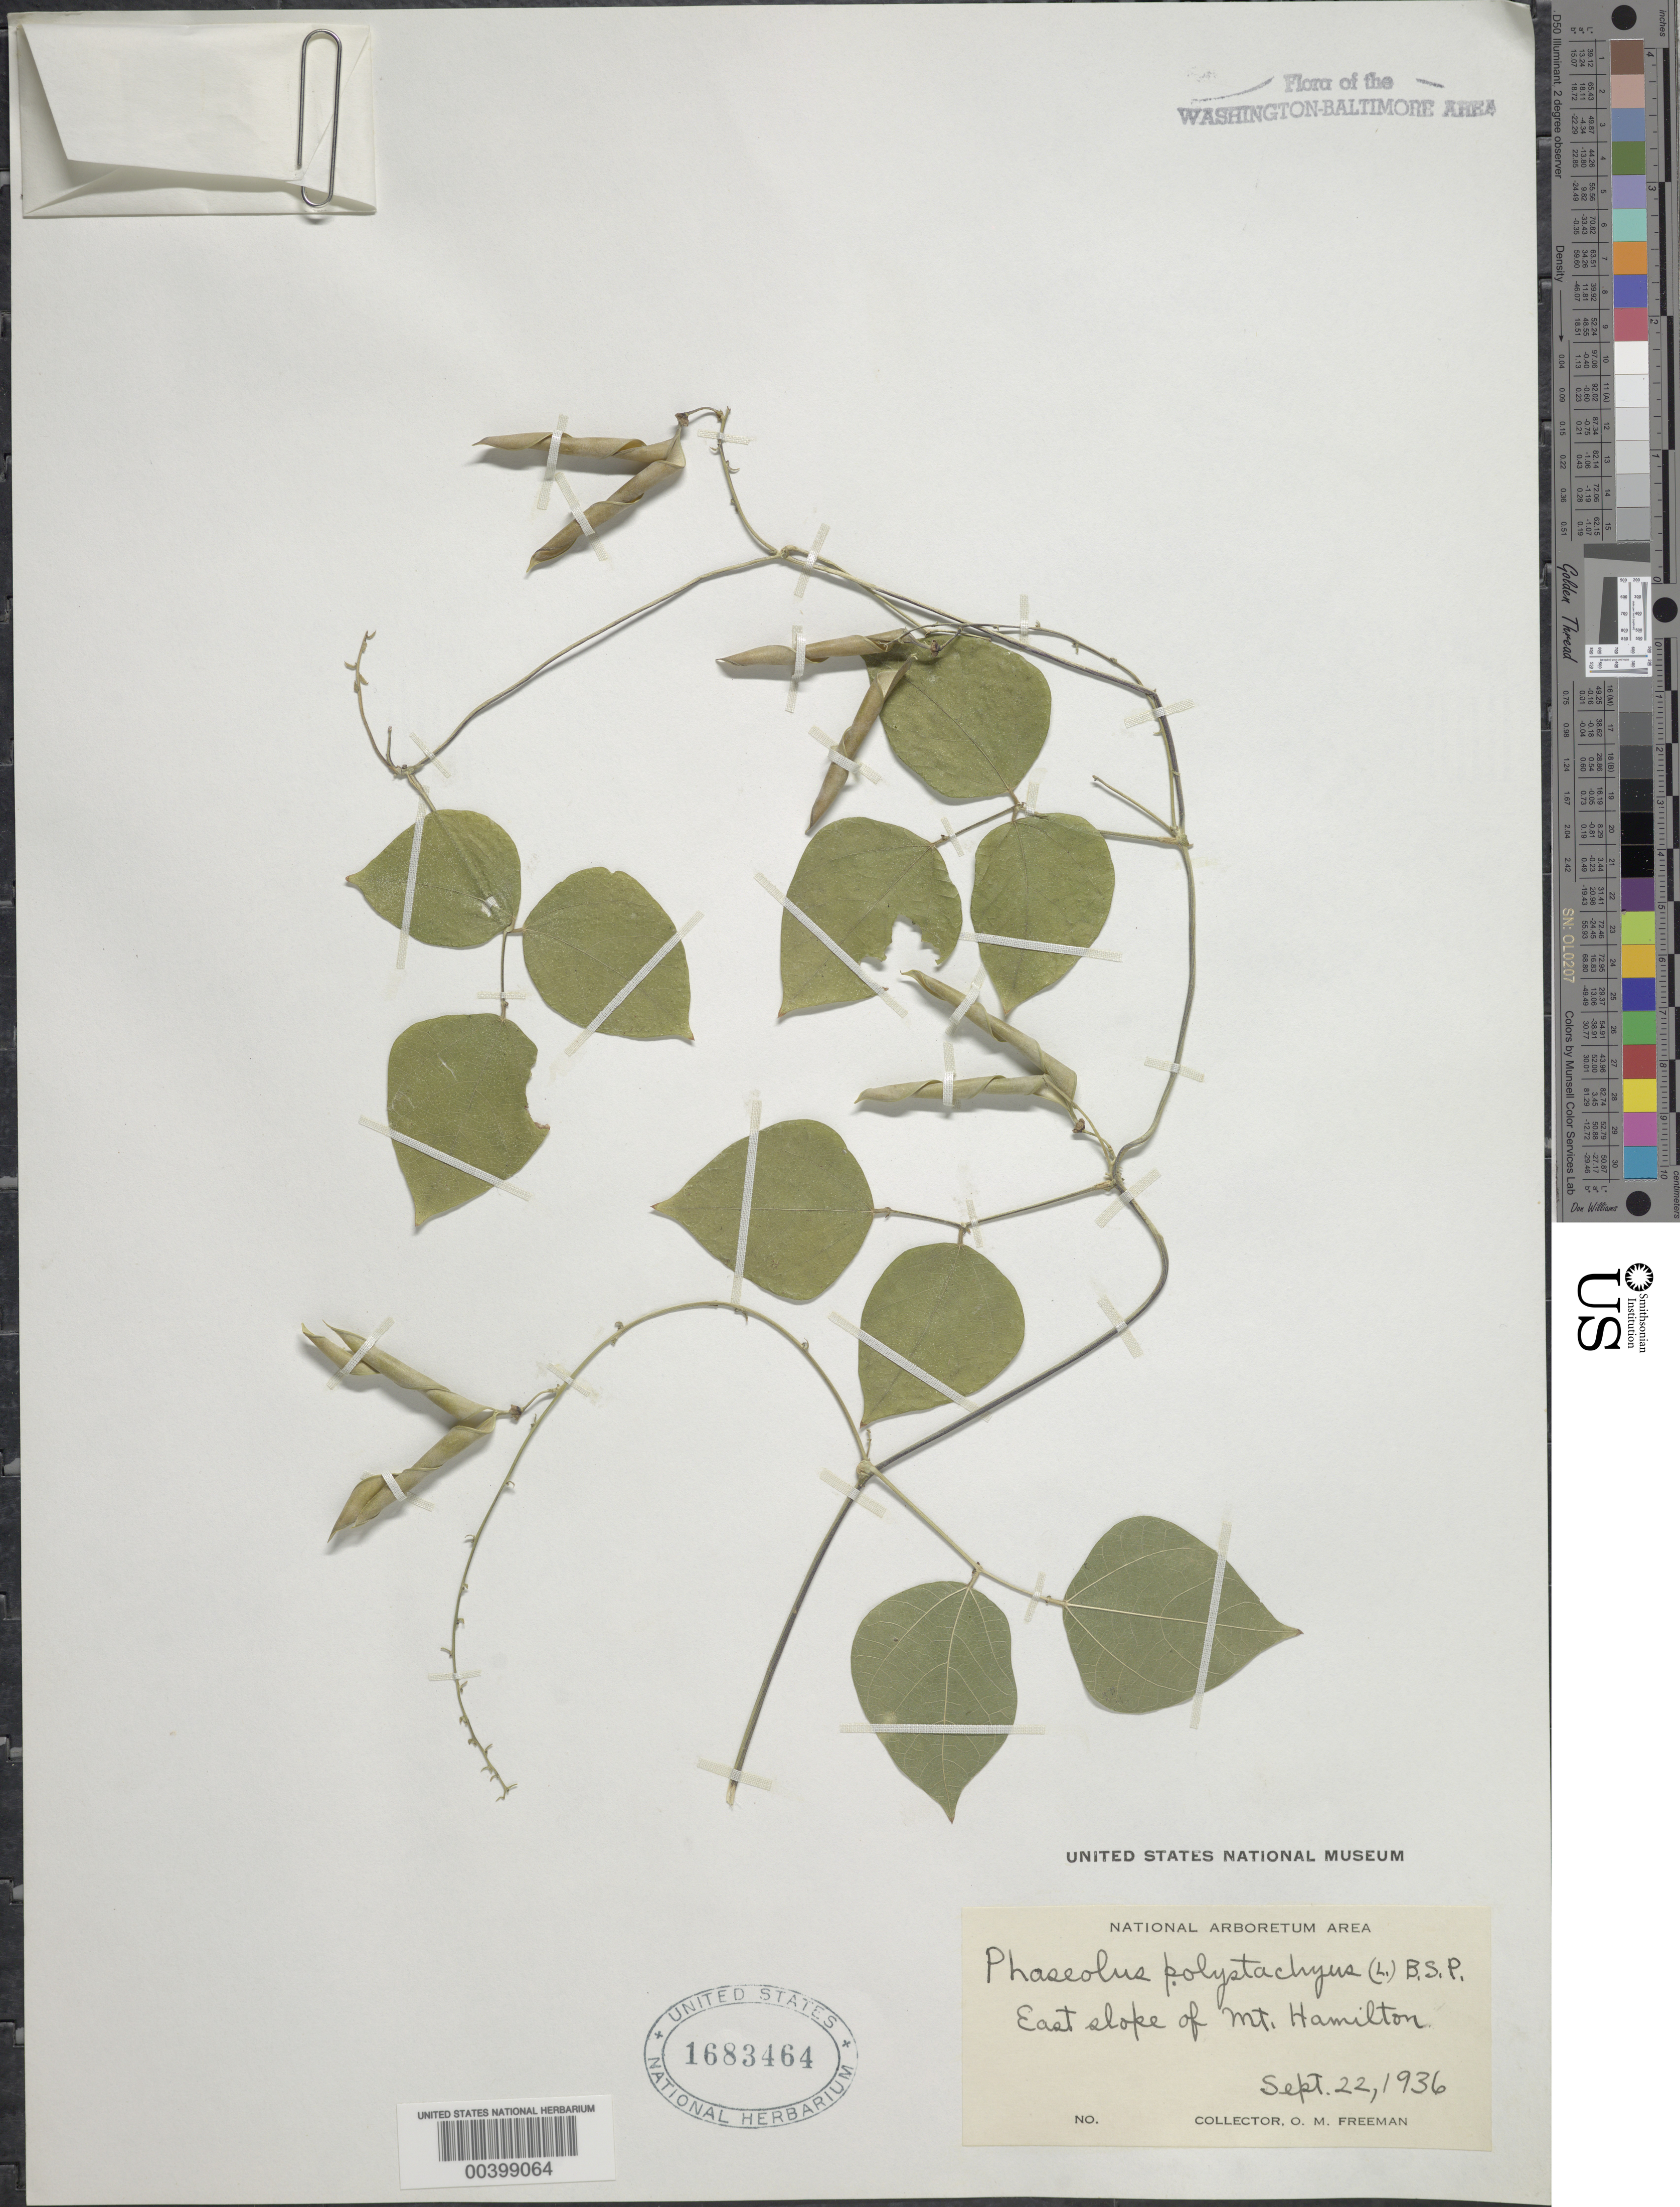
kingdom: Plantae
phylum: Tracheophyta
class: Magnoliopsida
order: Fabales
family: Fabaceae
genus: Phaseolus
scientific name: Phaseolus polystachios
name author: (L.) Britton, Stearns & Poggenb.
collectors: O. Freeman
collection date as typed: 22 Sep 1936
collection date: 1936-09-22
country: United States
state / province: District of Columbia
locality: Mount Hamilton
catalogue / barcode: US 1683464